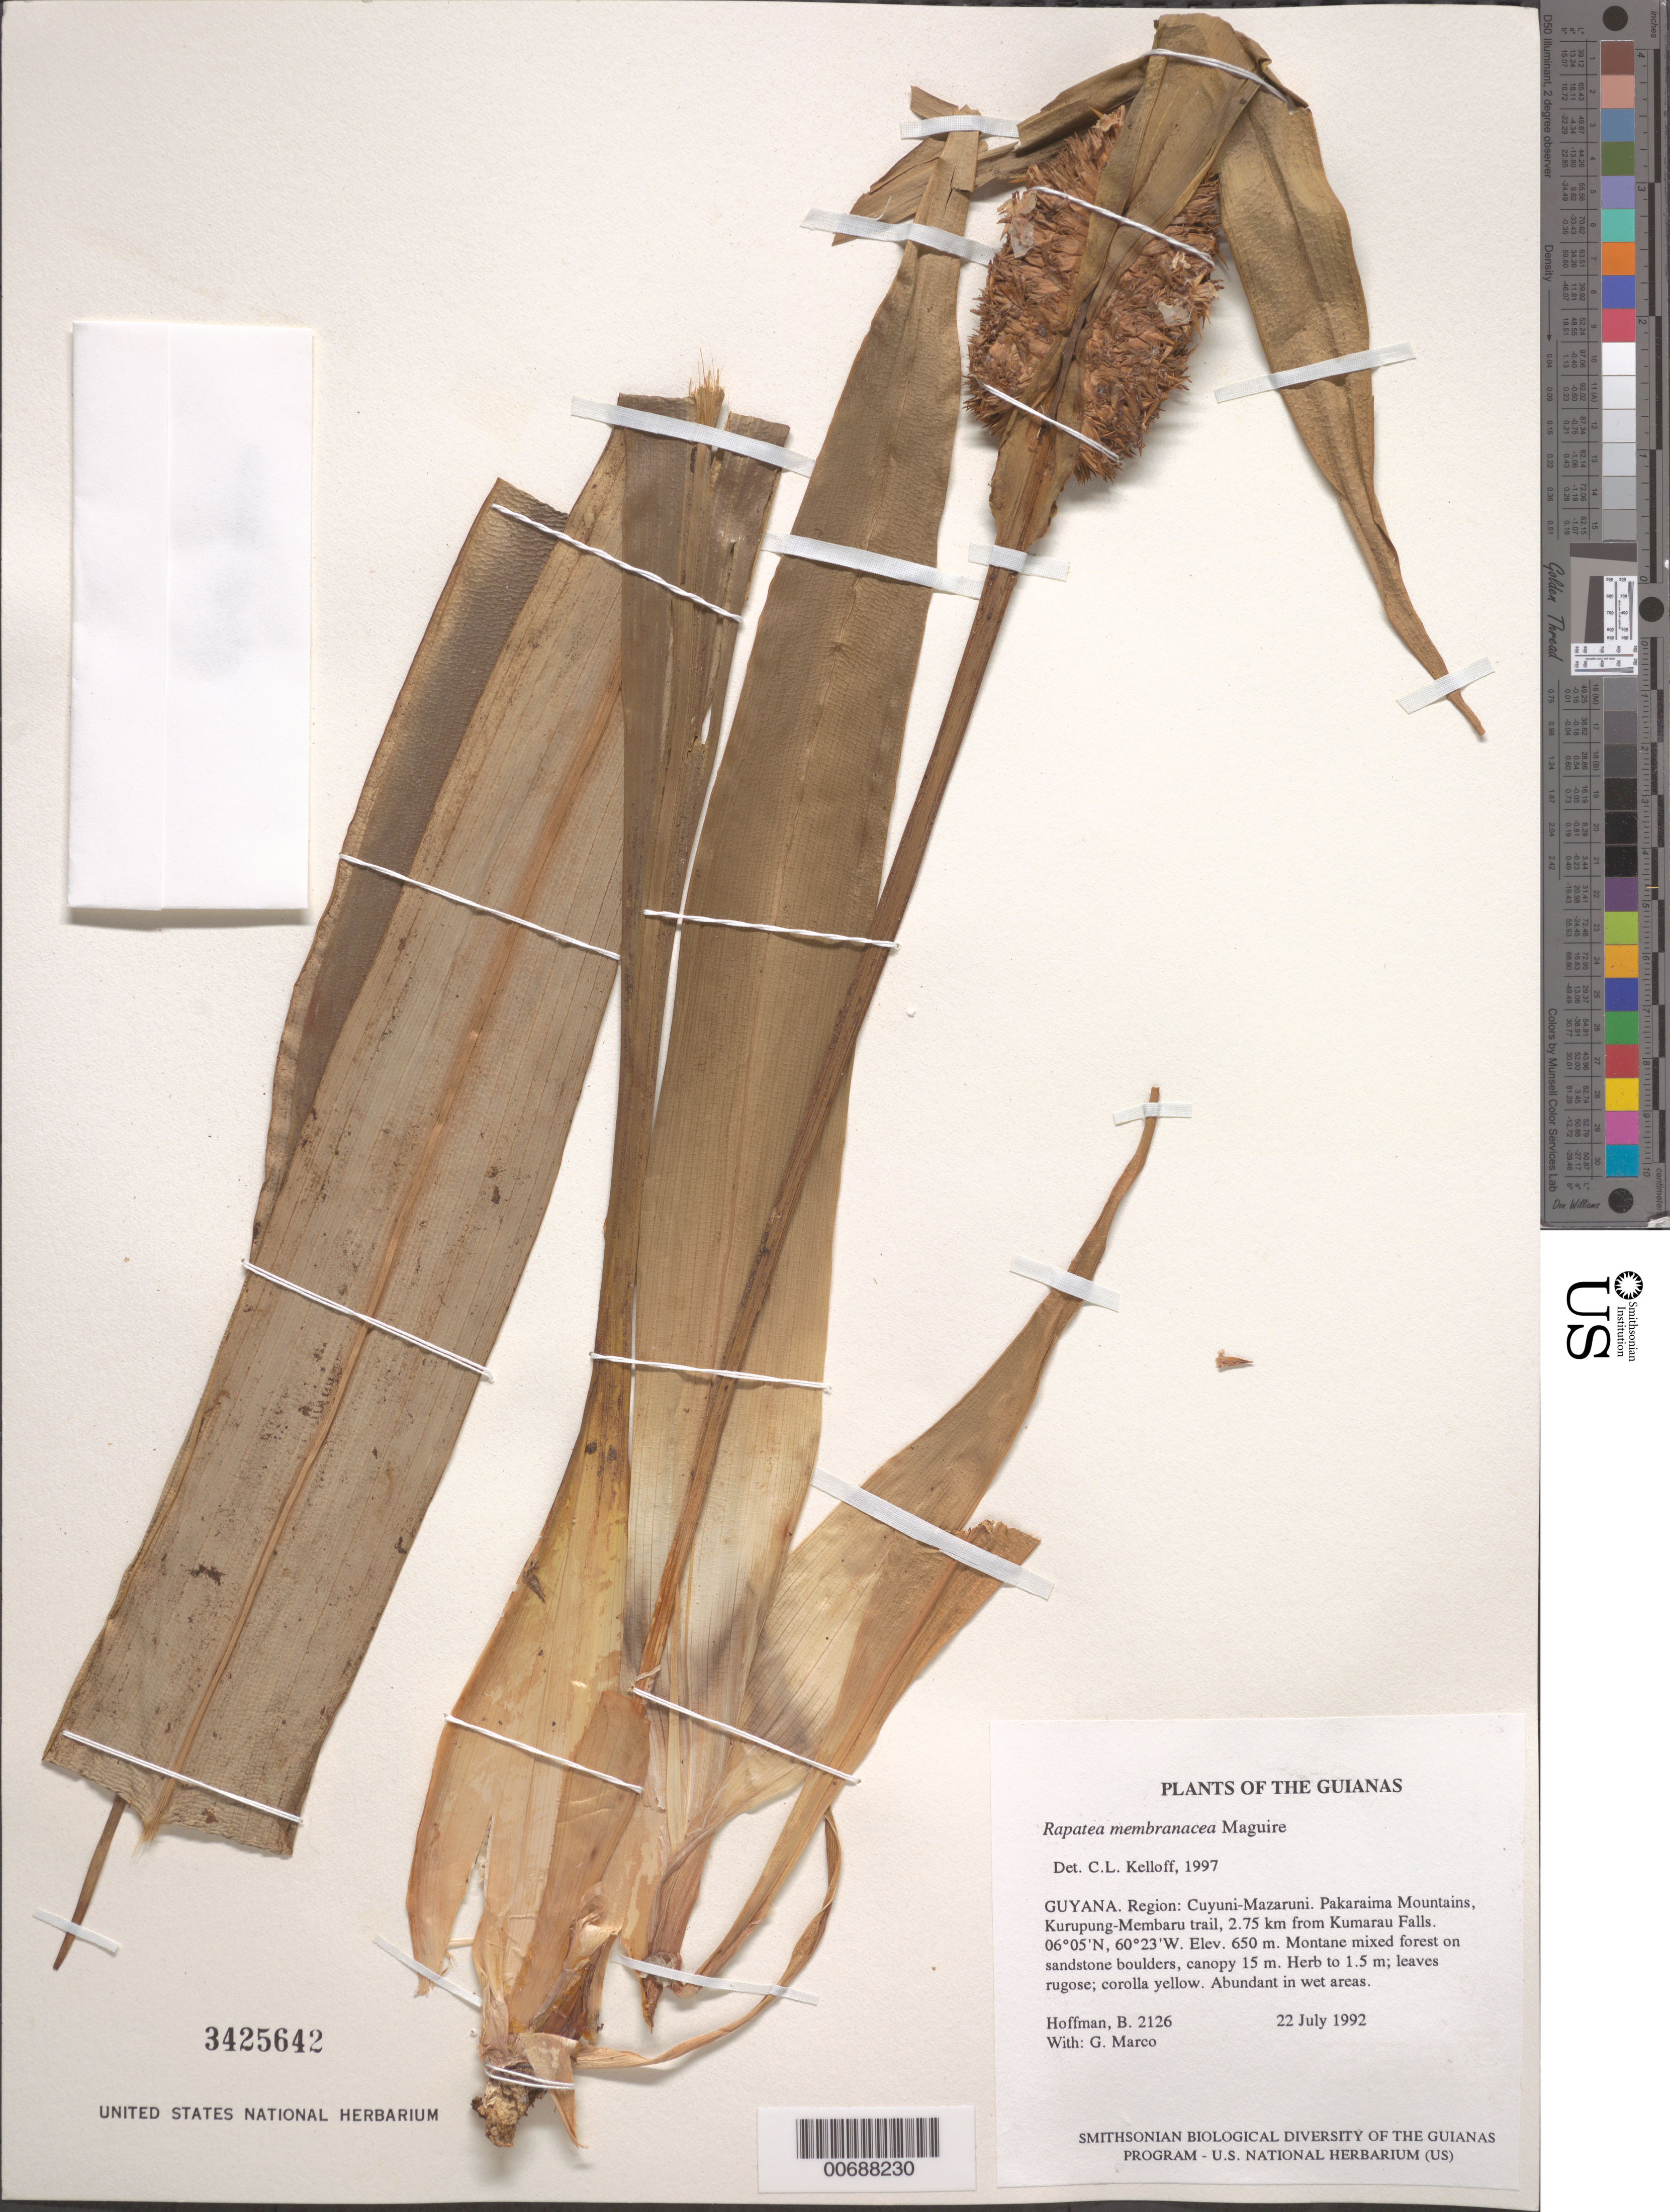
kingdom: Plantae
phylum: Tracheophyta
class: Liliopsida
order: Poales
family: Rapateaceae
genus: Rapatea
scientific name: Rapatea membranacea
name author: Maguire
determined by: Kelloff, Carol L., (US), Smithsonian Institution - National Museum of Natural History (UNITED STATES)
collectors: B. Hoffman & G. Marco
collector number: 2126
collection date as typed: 22 July 1992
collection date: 1992-07-22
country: Guyana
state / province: Cuyuni-Mazaruni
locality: Pakaraima Mountains, Kurupung-Membaru trail, 2.75 km WSW from Kumarau Falls on Kurupung River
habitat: Montane mixed forest on sandstone boulders, canopy 15 m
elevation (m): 650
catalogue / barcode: US 3425642